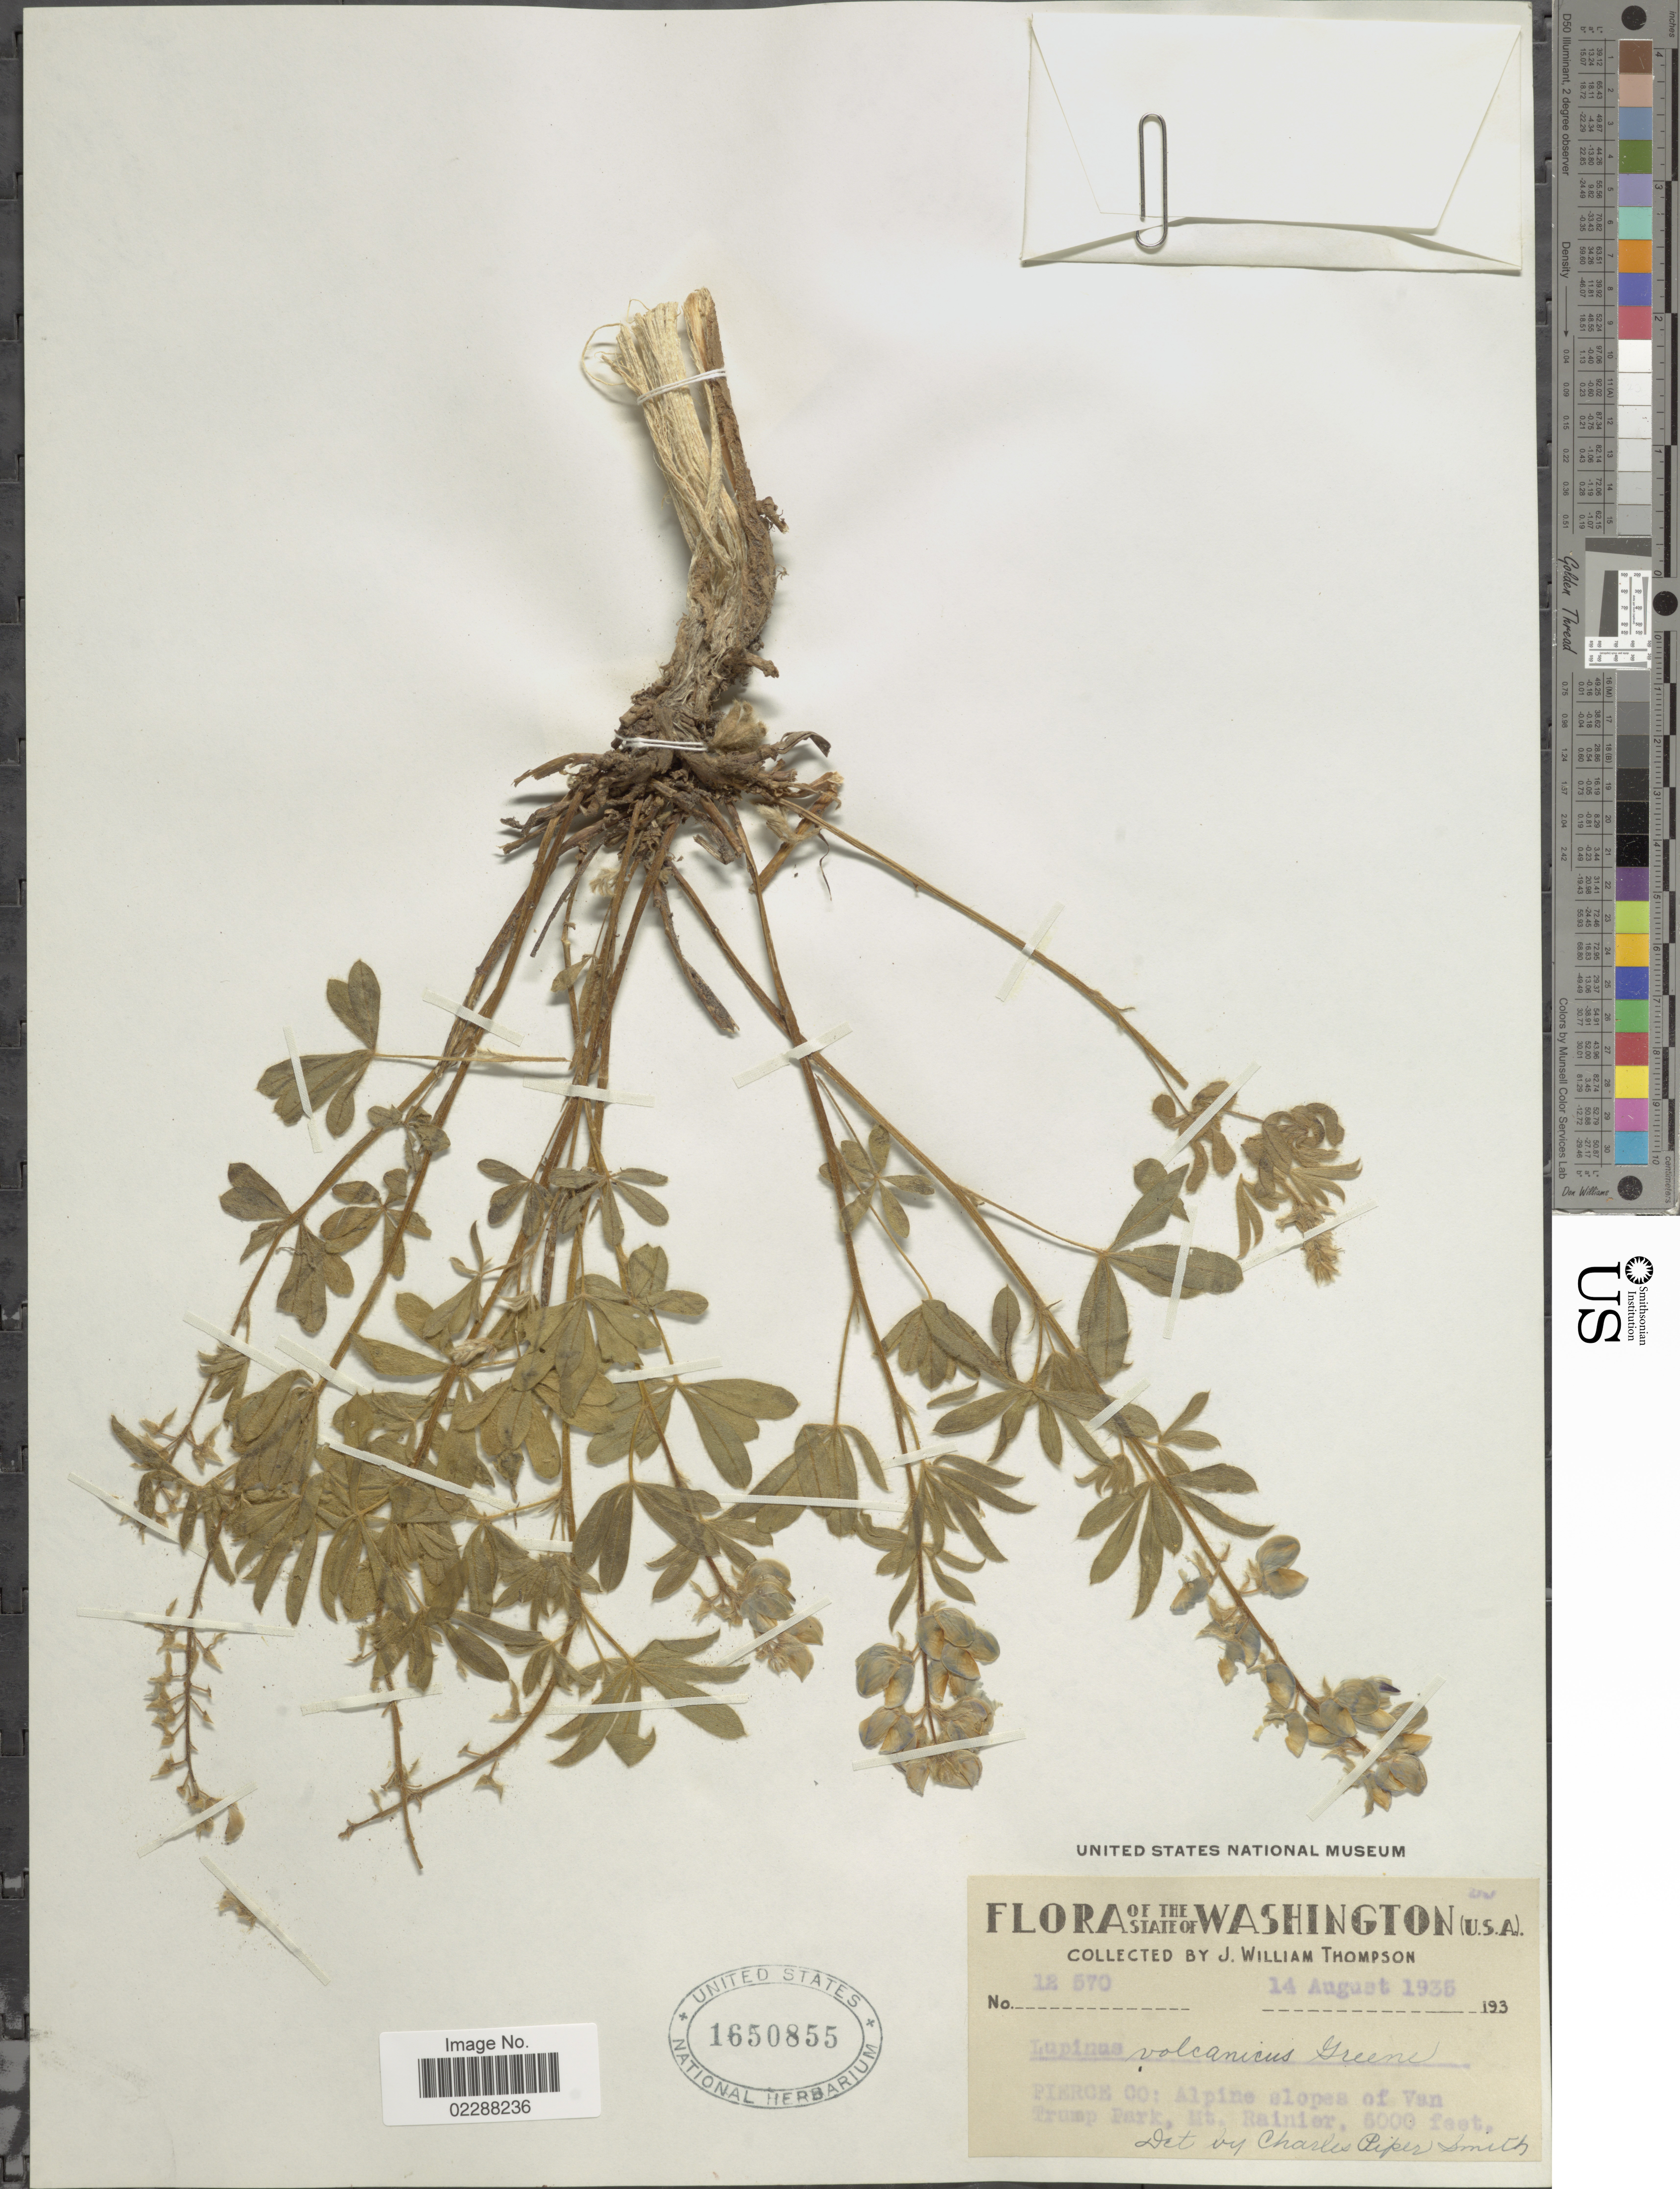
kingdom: Plantae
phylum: Tracheophyta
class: Magnoliopsida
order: Fabales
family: Fabaceae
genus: Lupinus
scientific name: Lupinus volcanicus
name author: Greene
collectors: J. W. Thompson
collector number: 18570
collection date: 1935-08-14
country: United States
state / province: Washington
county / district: Pierce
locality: The State of Washington, Pierce Co: Alpine slopes of Van Trump Park, Mt. Rainier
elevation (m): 1524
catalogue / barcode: US 1650855